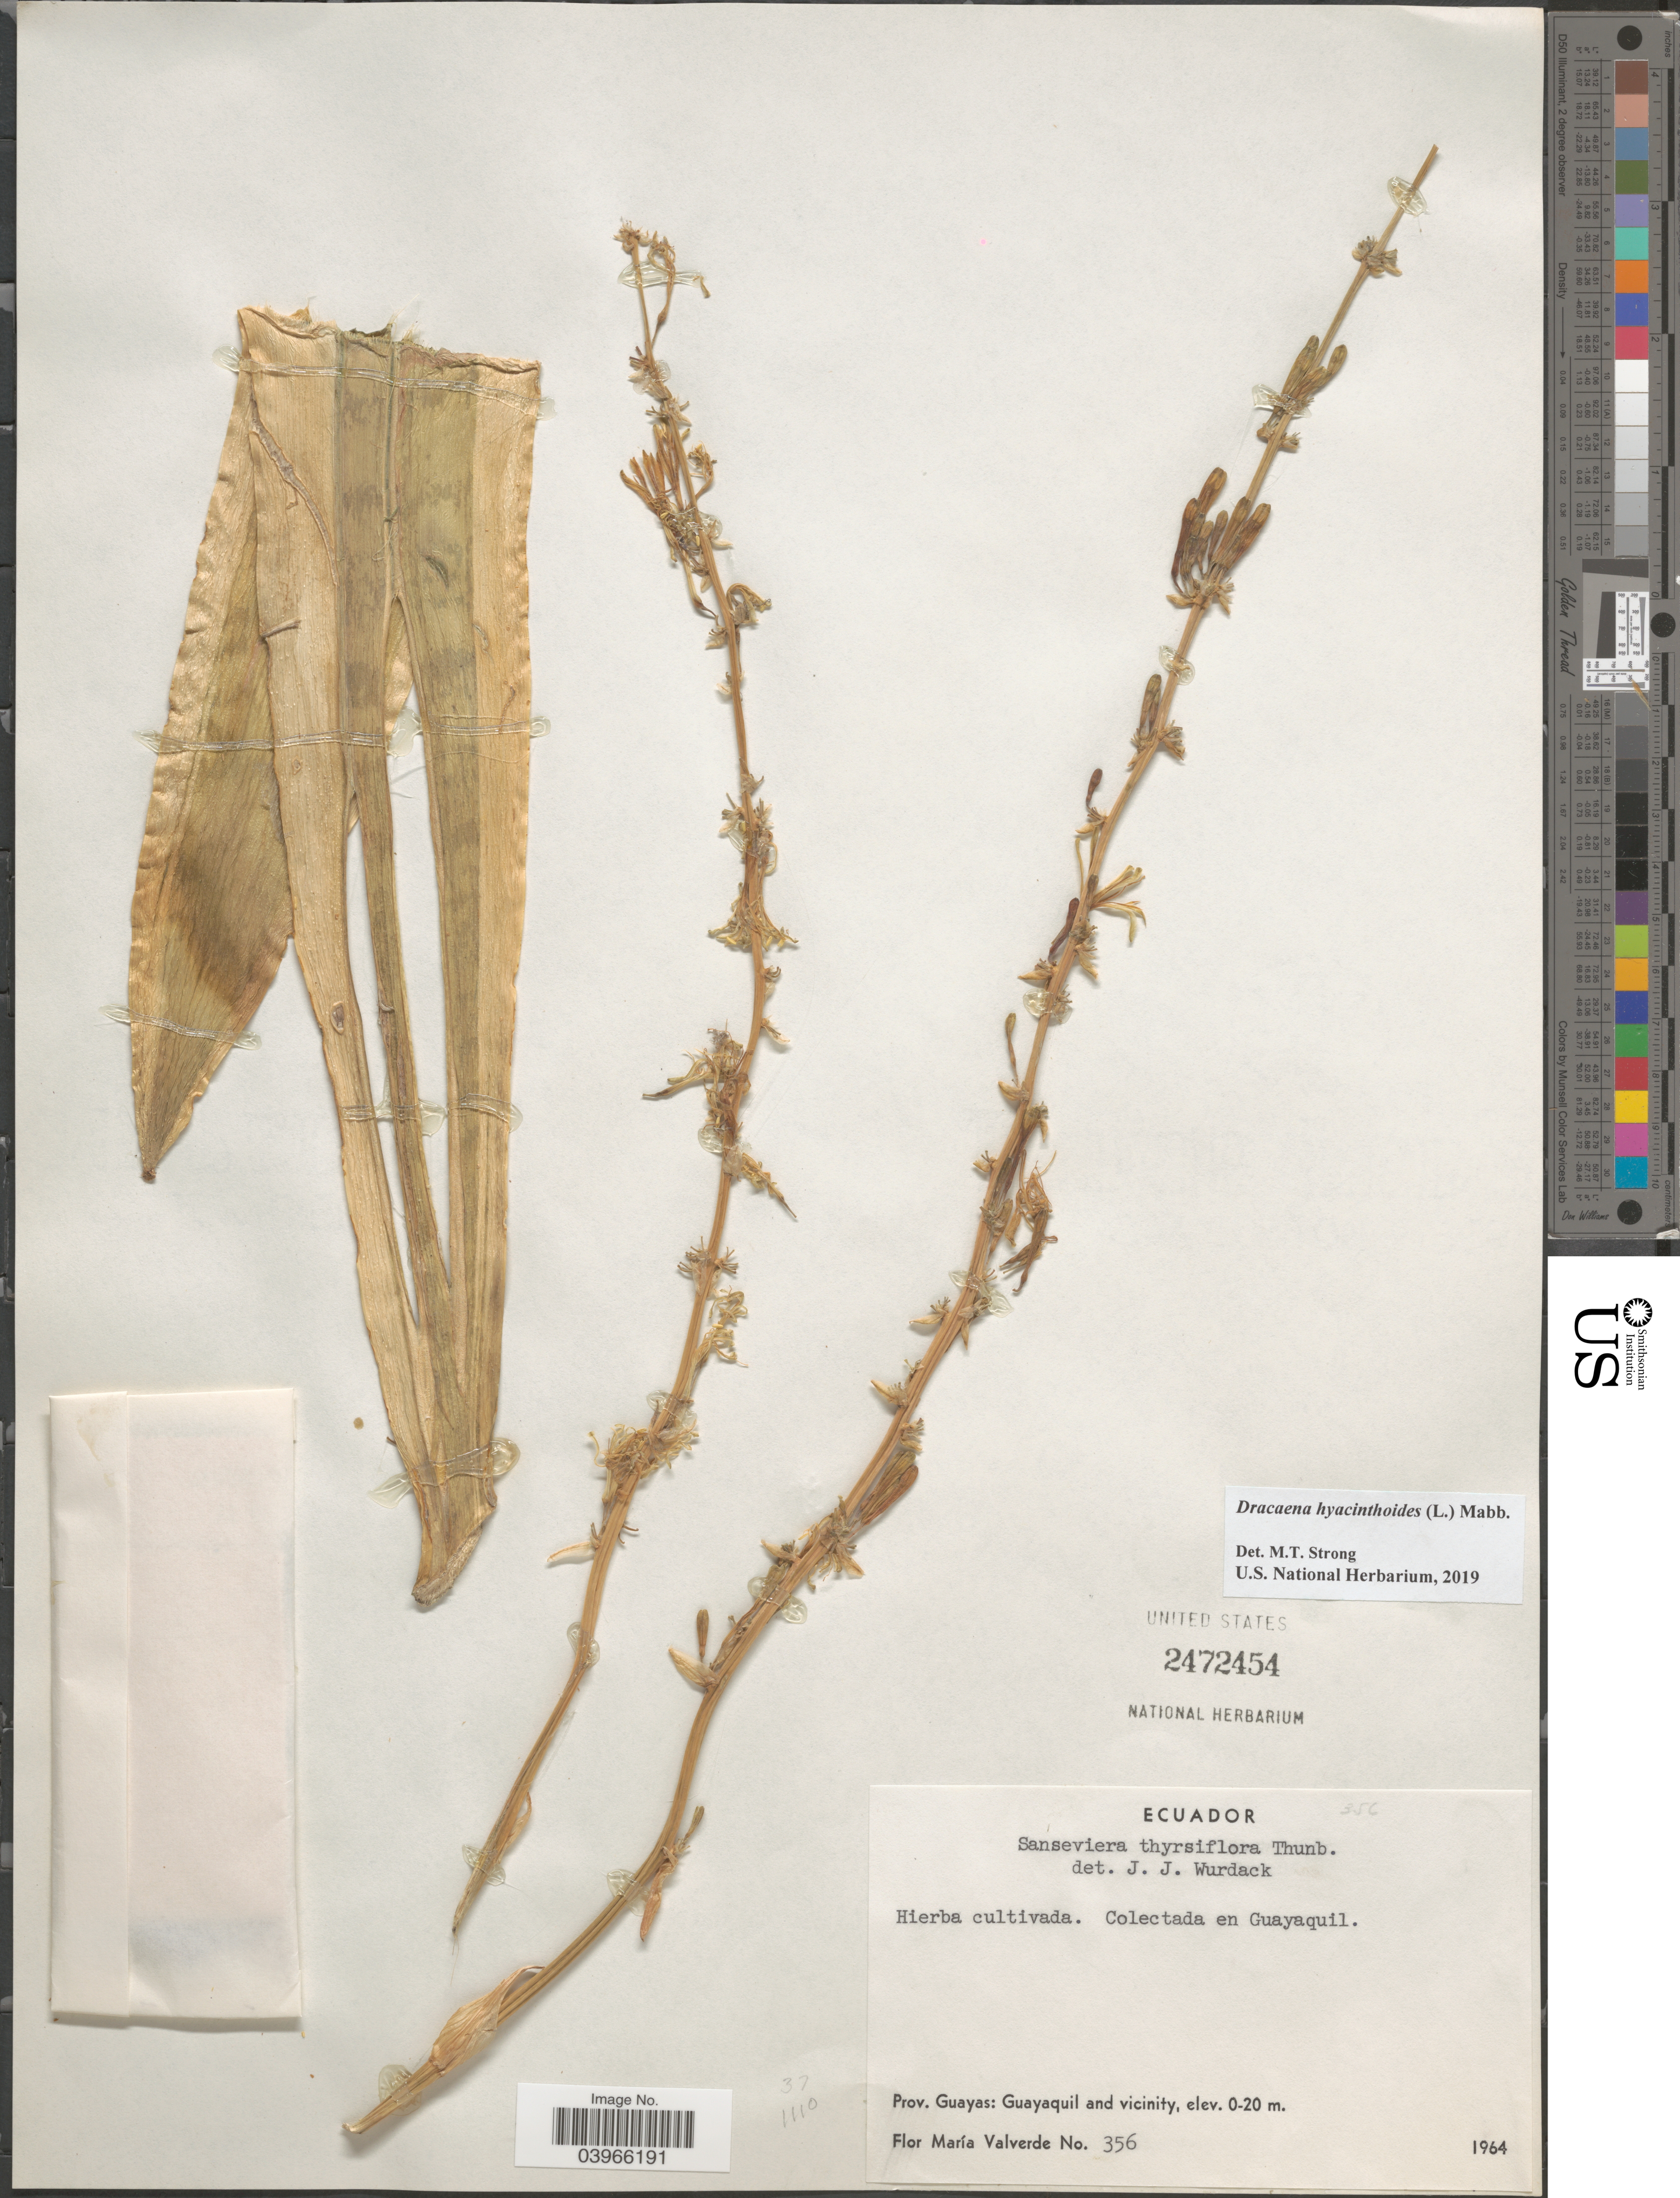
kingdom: Plantae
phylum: Tracheophyta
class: Liliopsida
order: Asparagales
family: Asparagaceae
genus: Dracaena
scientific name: Dracaena hyacinthoides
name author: (L.) Mabb.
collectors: F. M. Valverde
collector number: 356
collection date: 1964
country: Ecuador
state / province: Guayas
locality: Colectada en Guayaquill. Guayaquill and vicinity.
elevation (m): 0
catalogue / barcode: US 2472454